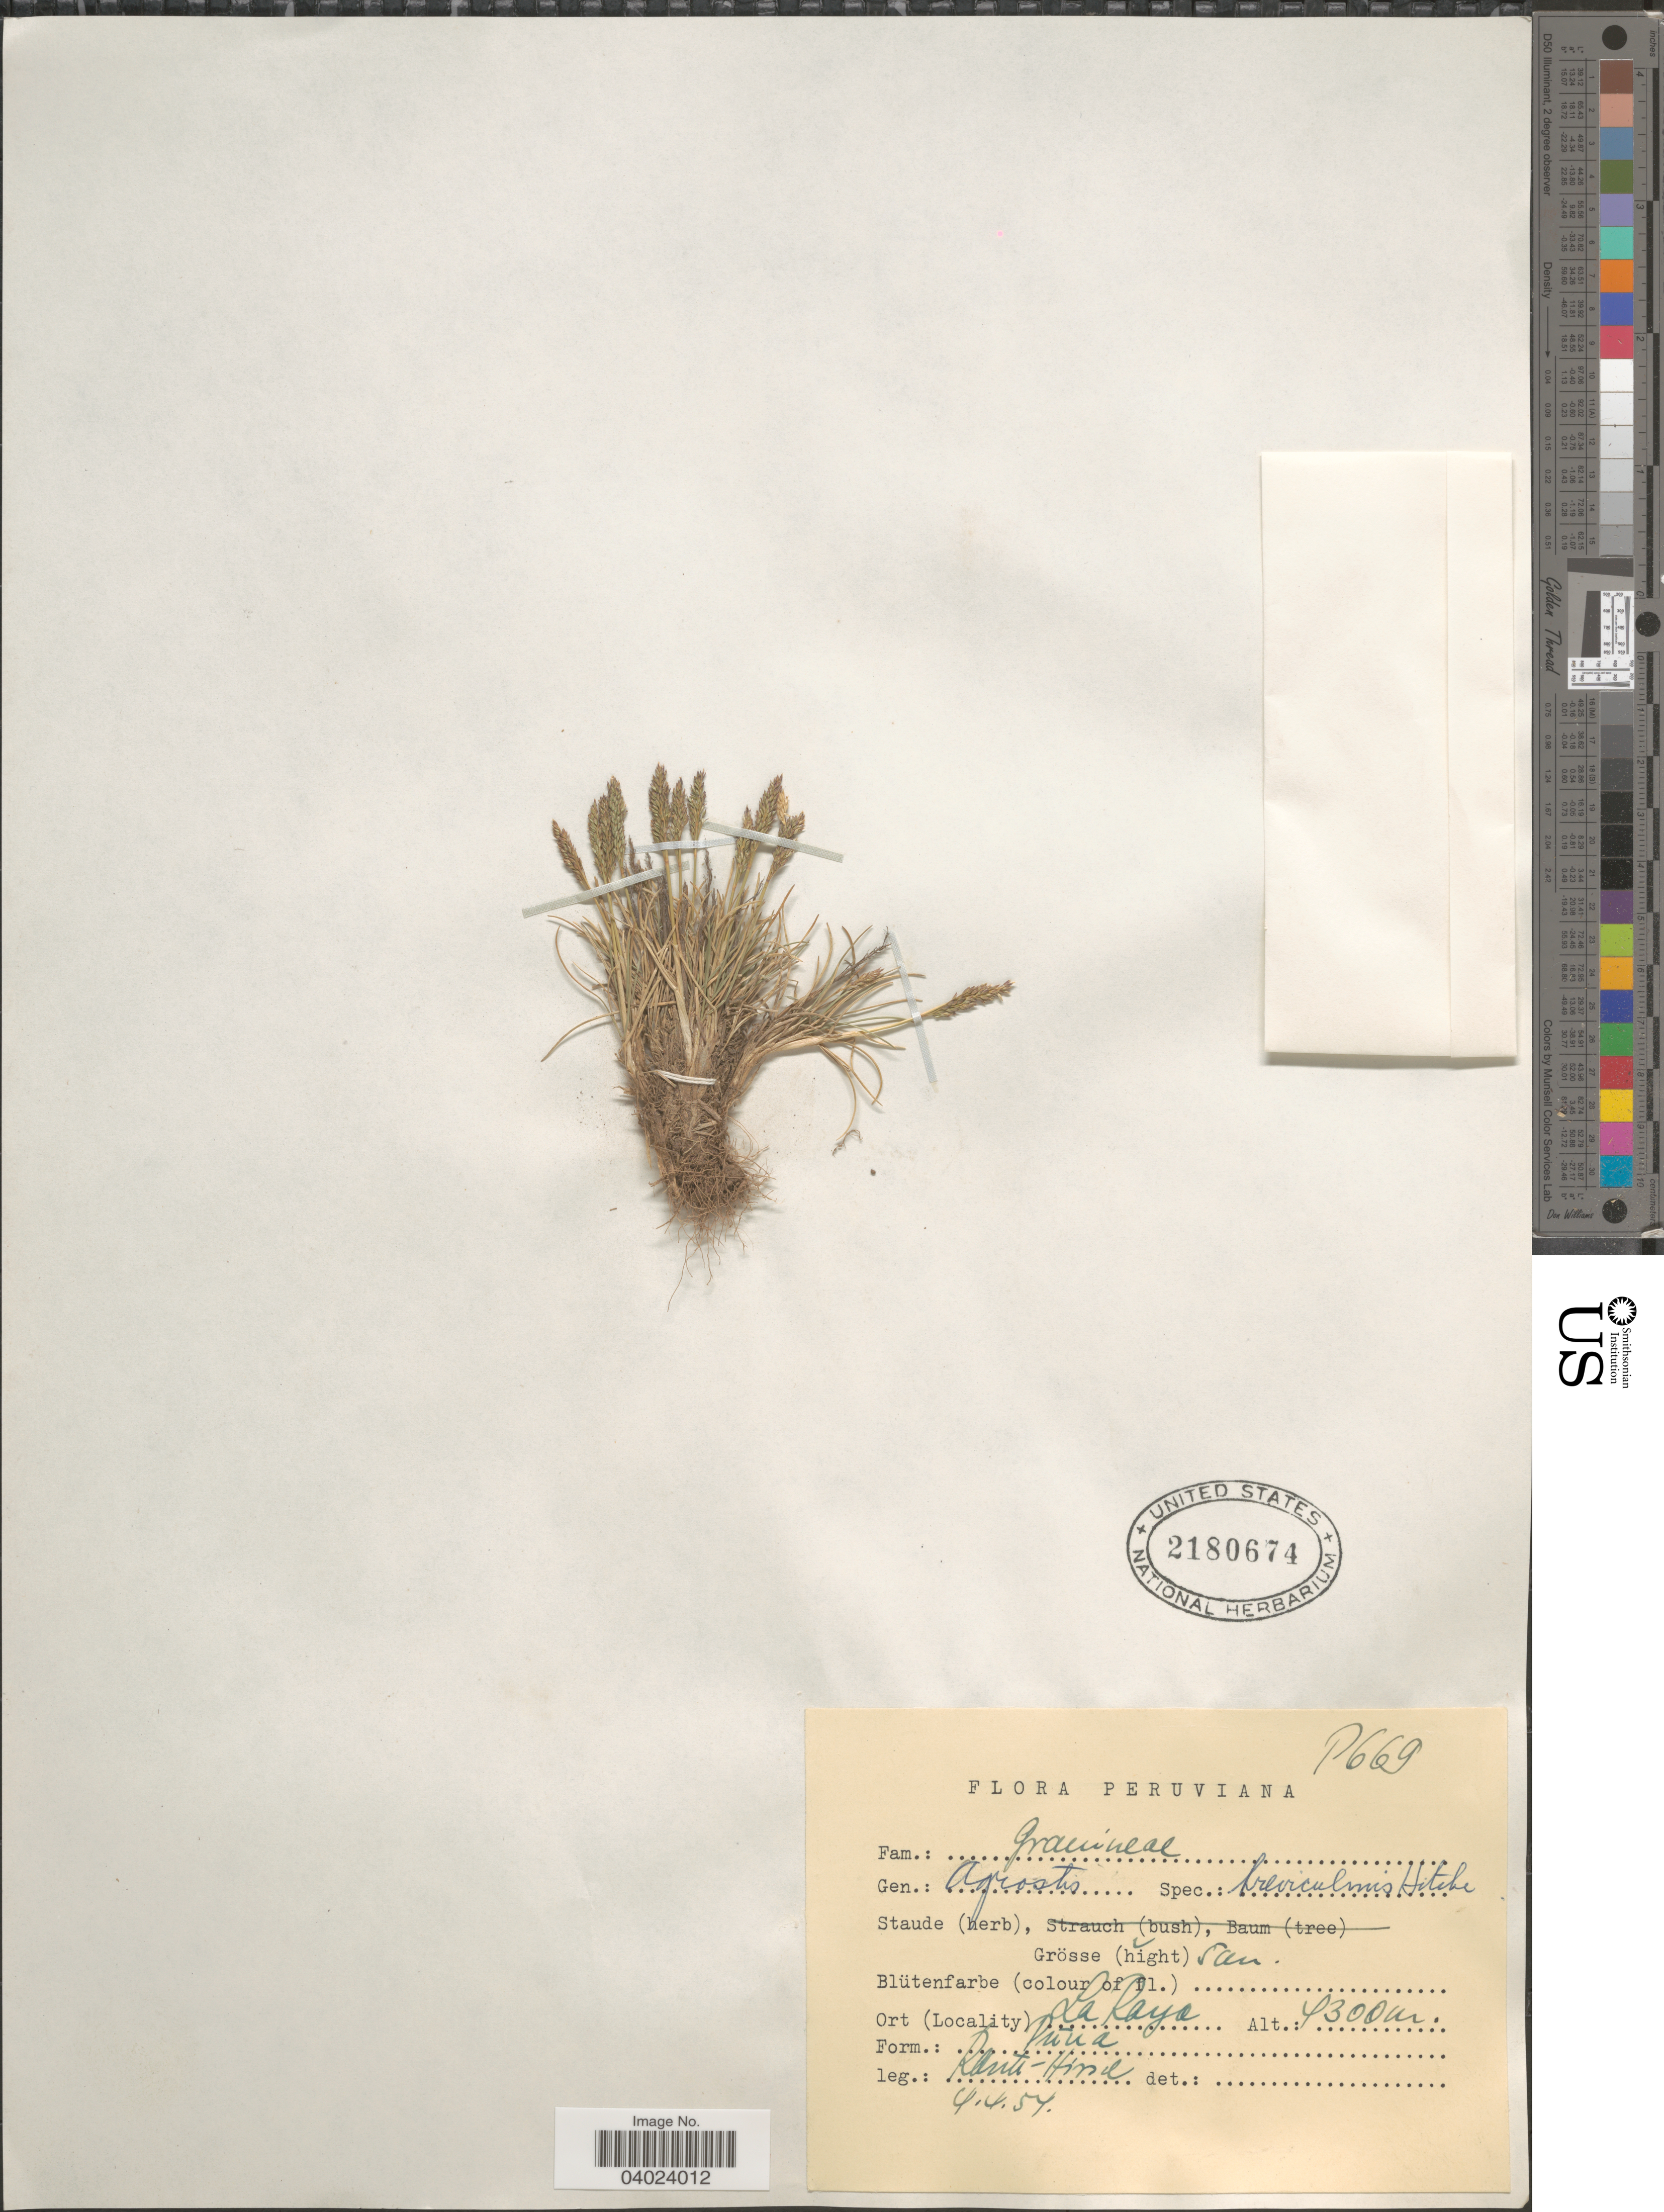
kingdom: Plantae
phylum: Tracheophyta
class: Liliopsida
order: Poales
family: Poaceae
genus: Agrostis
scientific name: Agrostis breviculmis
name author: Hitchc.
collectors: W. Rauh & G. Hirsch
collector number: P669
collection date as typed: Transcribed d/m/y: 4/4/54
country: Peru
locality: La Raya.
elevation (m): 4300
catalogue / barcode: US 2180674